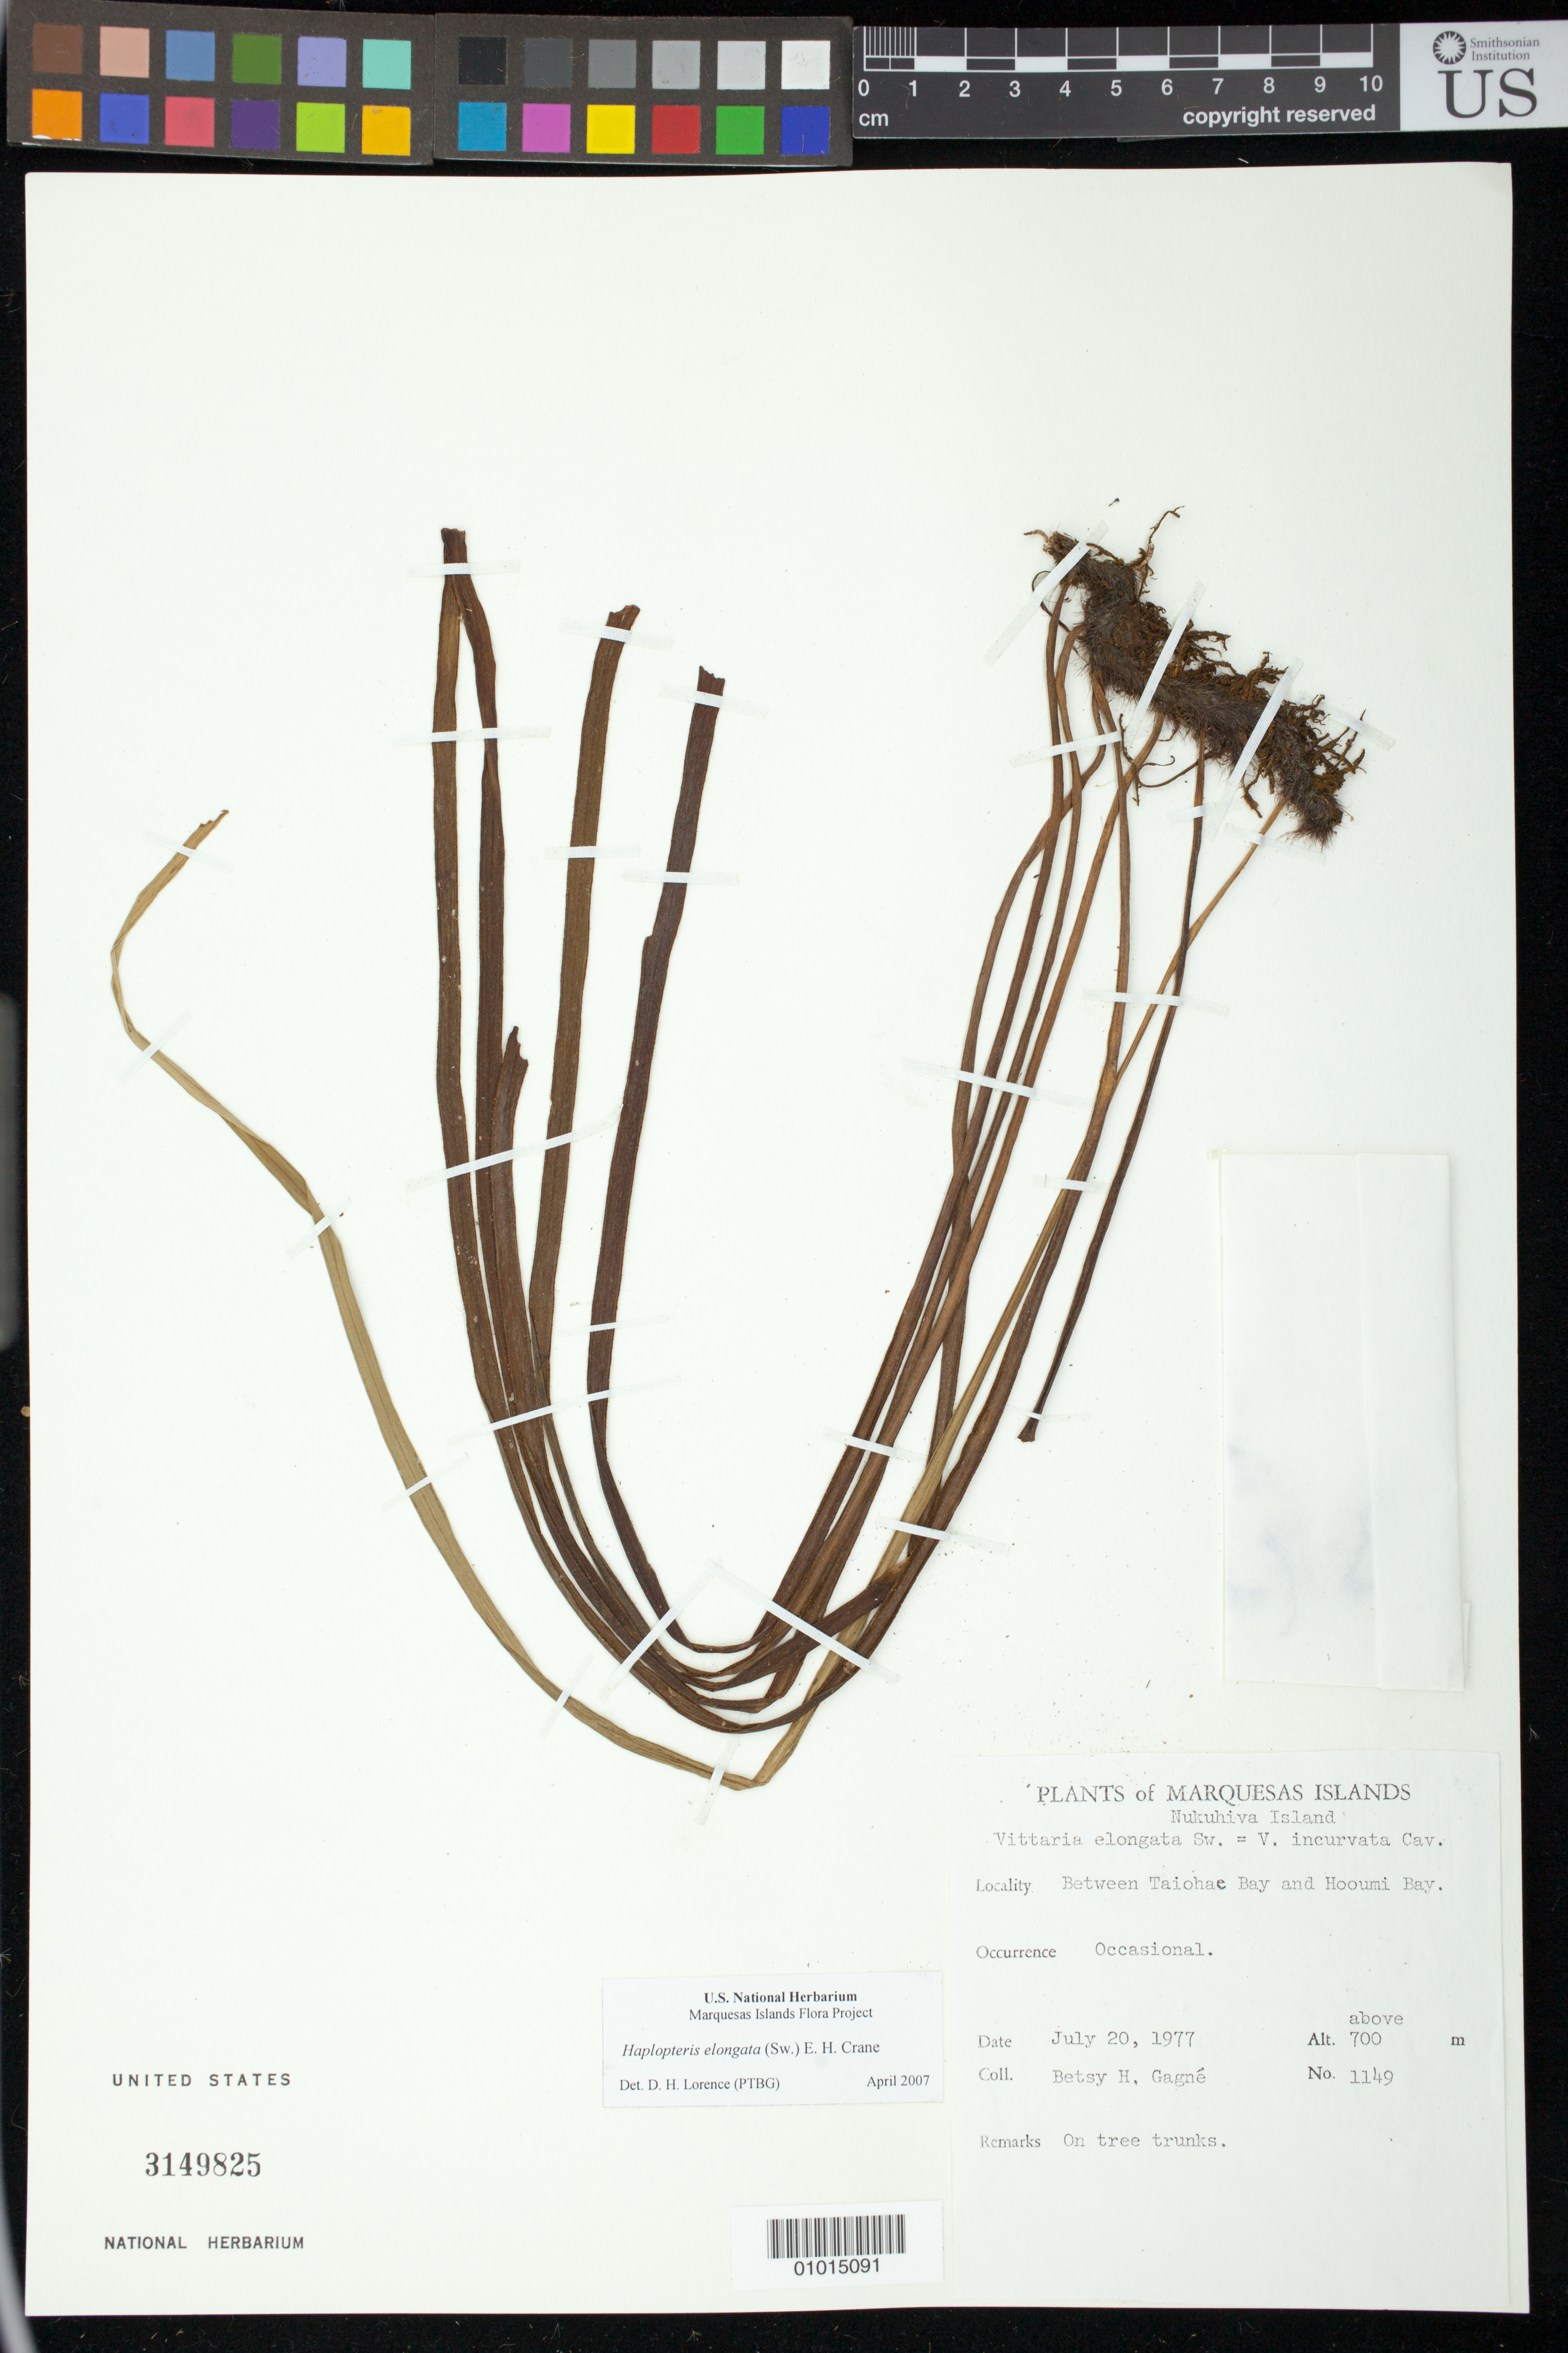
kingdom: Plantae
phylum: Tracheophyta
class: Polypodiopsida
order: Polypodiales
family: Pteridaceae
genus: Haplopteris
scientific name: Haplopteris elongata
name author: (Sw.) Crane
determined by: Lorence, David H., (PTBG), National Tropical Botanical Garden (UNITED STATES)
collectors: B. H. Gagné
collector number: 1149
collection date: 1977-07-20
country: French Polynesia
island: Nuku Hiva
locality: Between Taiohae Bay and Hooumi Bay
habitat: On tree trunks; occasional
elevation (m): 700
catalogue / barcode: US 3149825